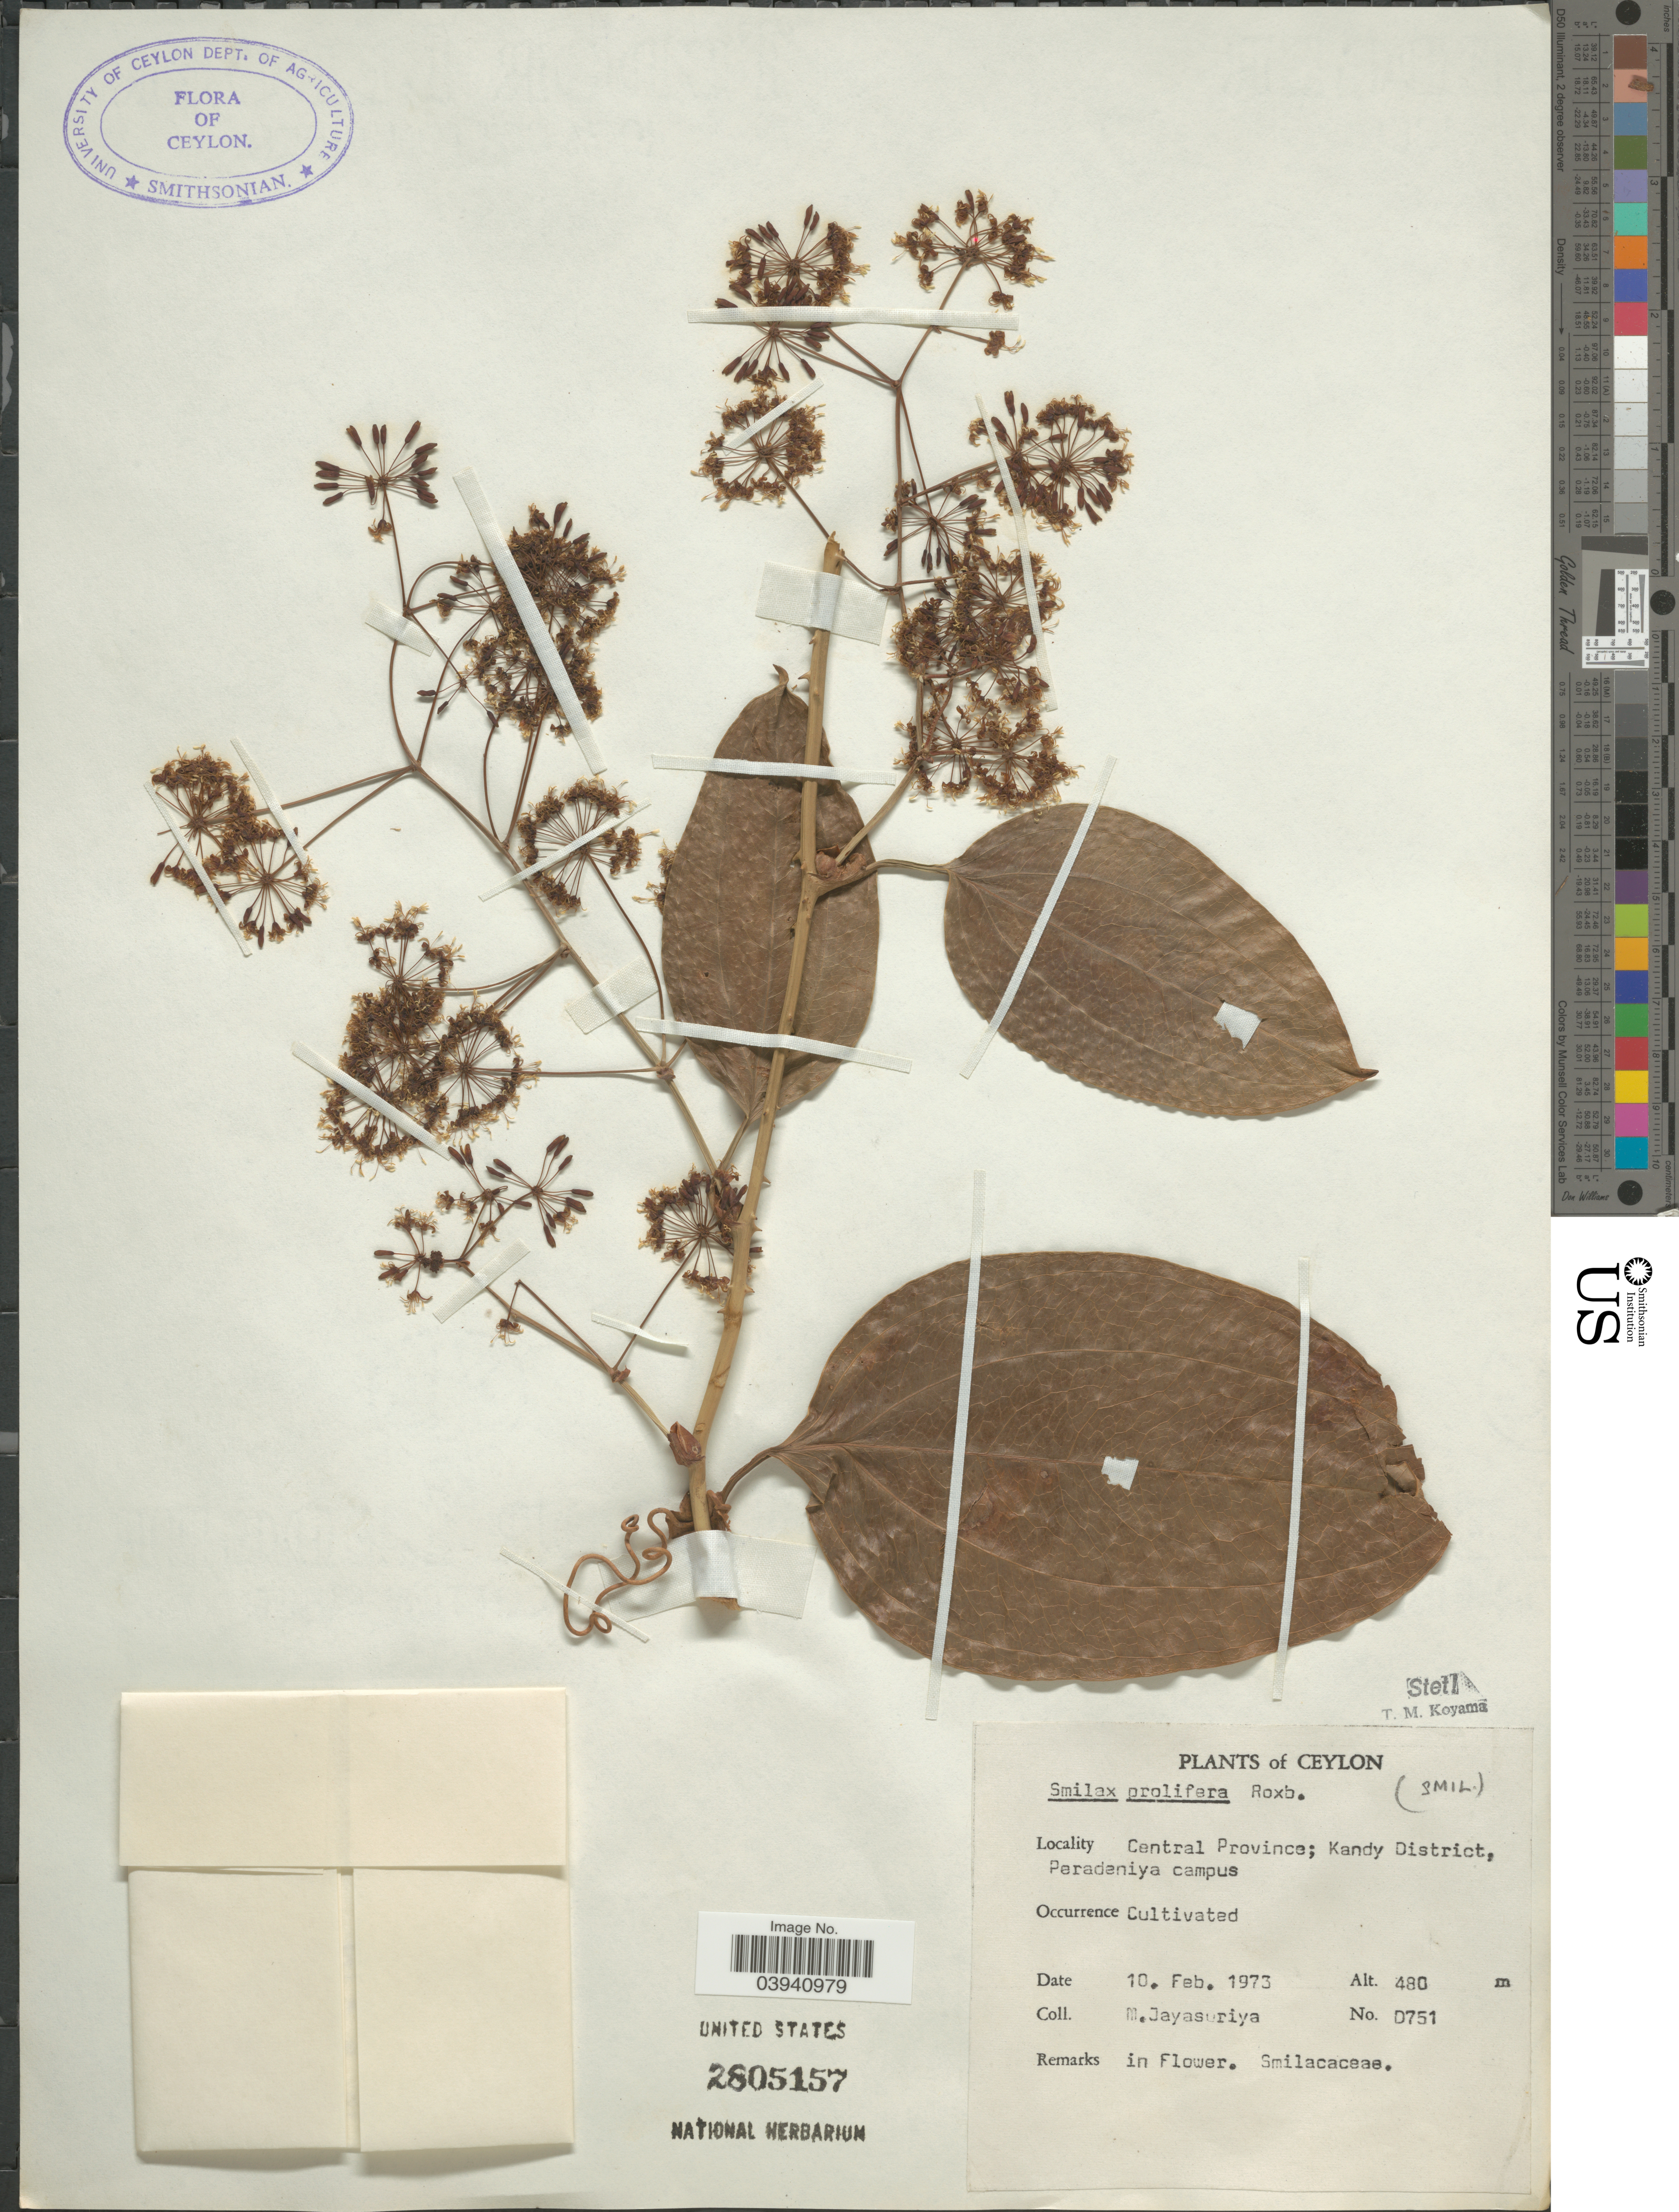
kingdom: Plantae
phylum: Tracheophyta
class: Liliopsida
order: Liliales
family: Smilacaceae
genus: Smilax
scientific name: Smilax perfoliata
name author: Lour.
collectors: M. Jayasuriya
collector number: D751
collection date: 1973-02-10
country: Sri Lanka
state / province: Central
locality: Ceylon. Kandy District, Peradeniya campus.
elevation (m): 480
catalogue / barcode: US 2805157